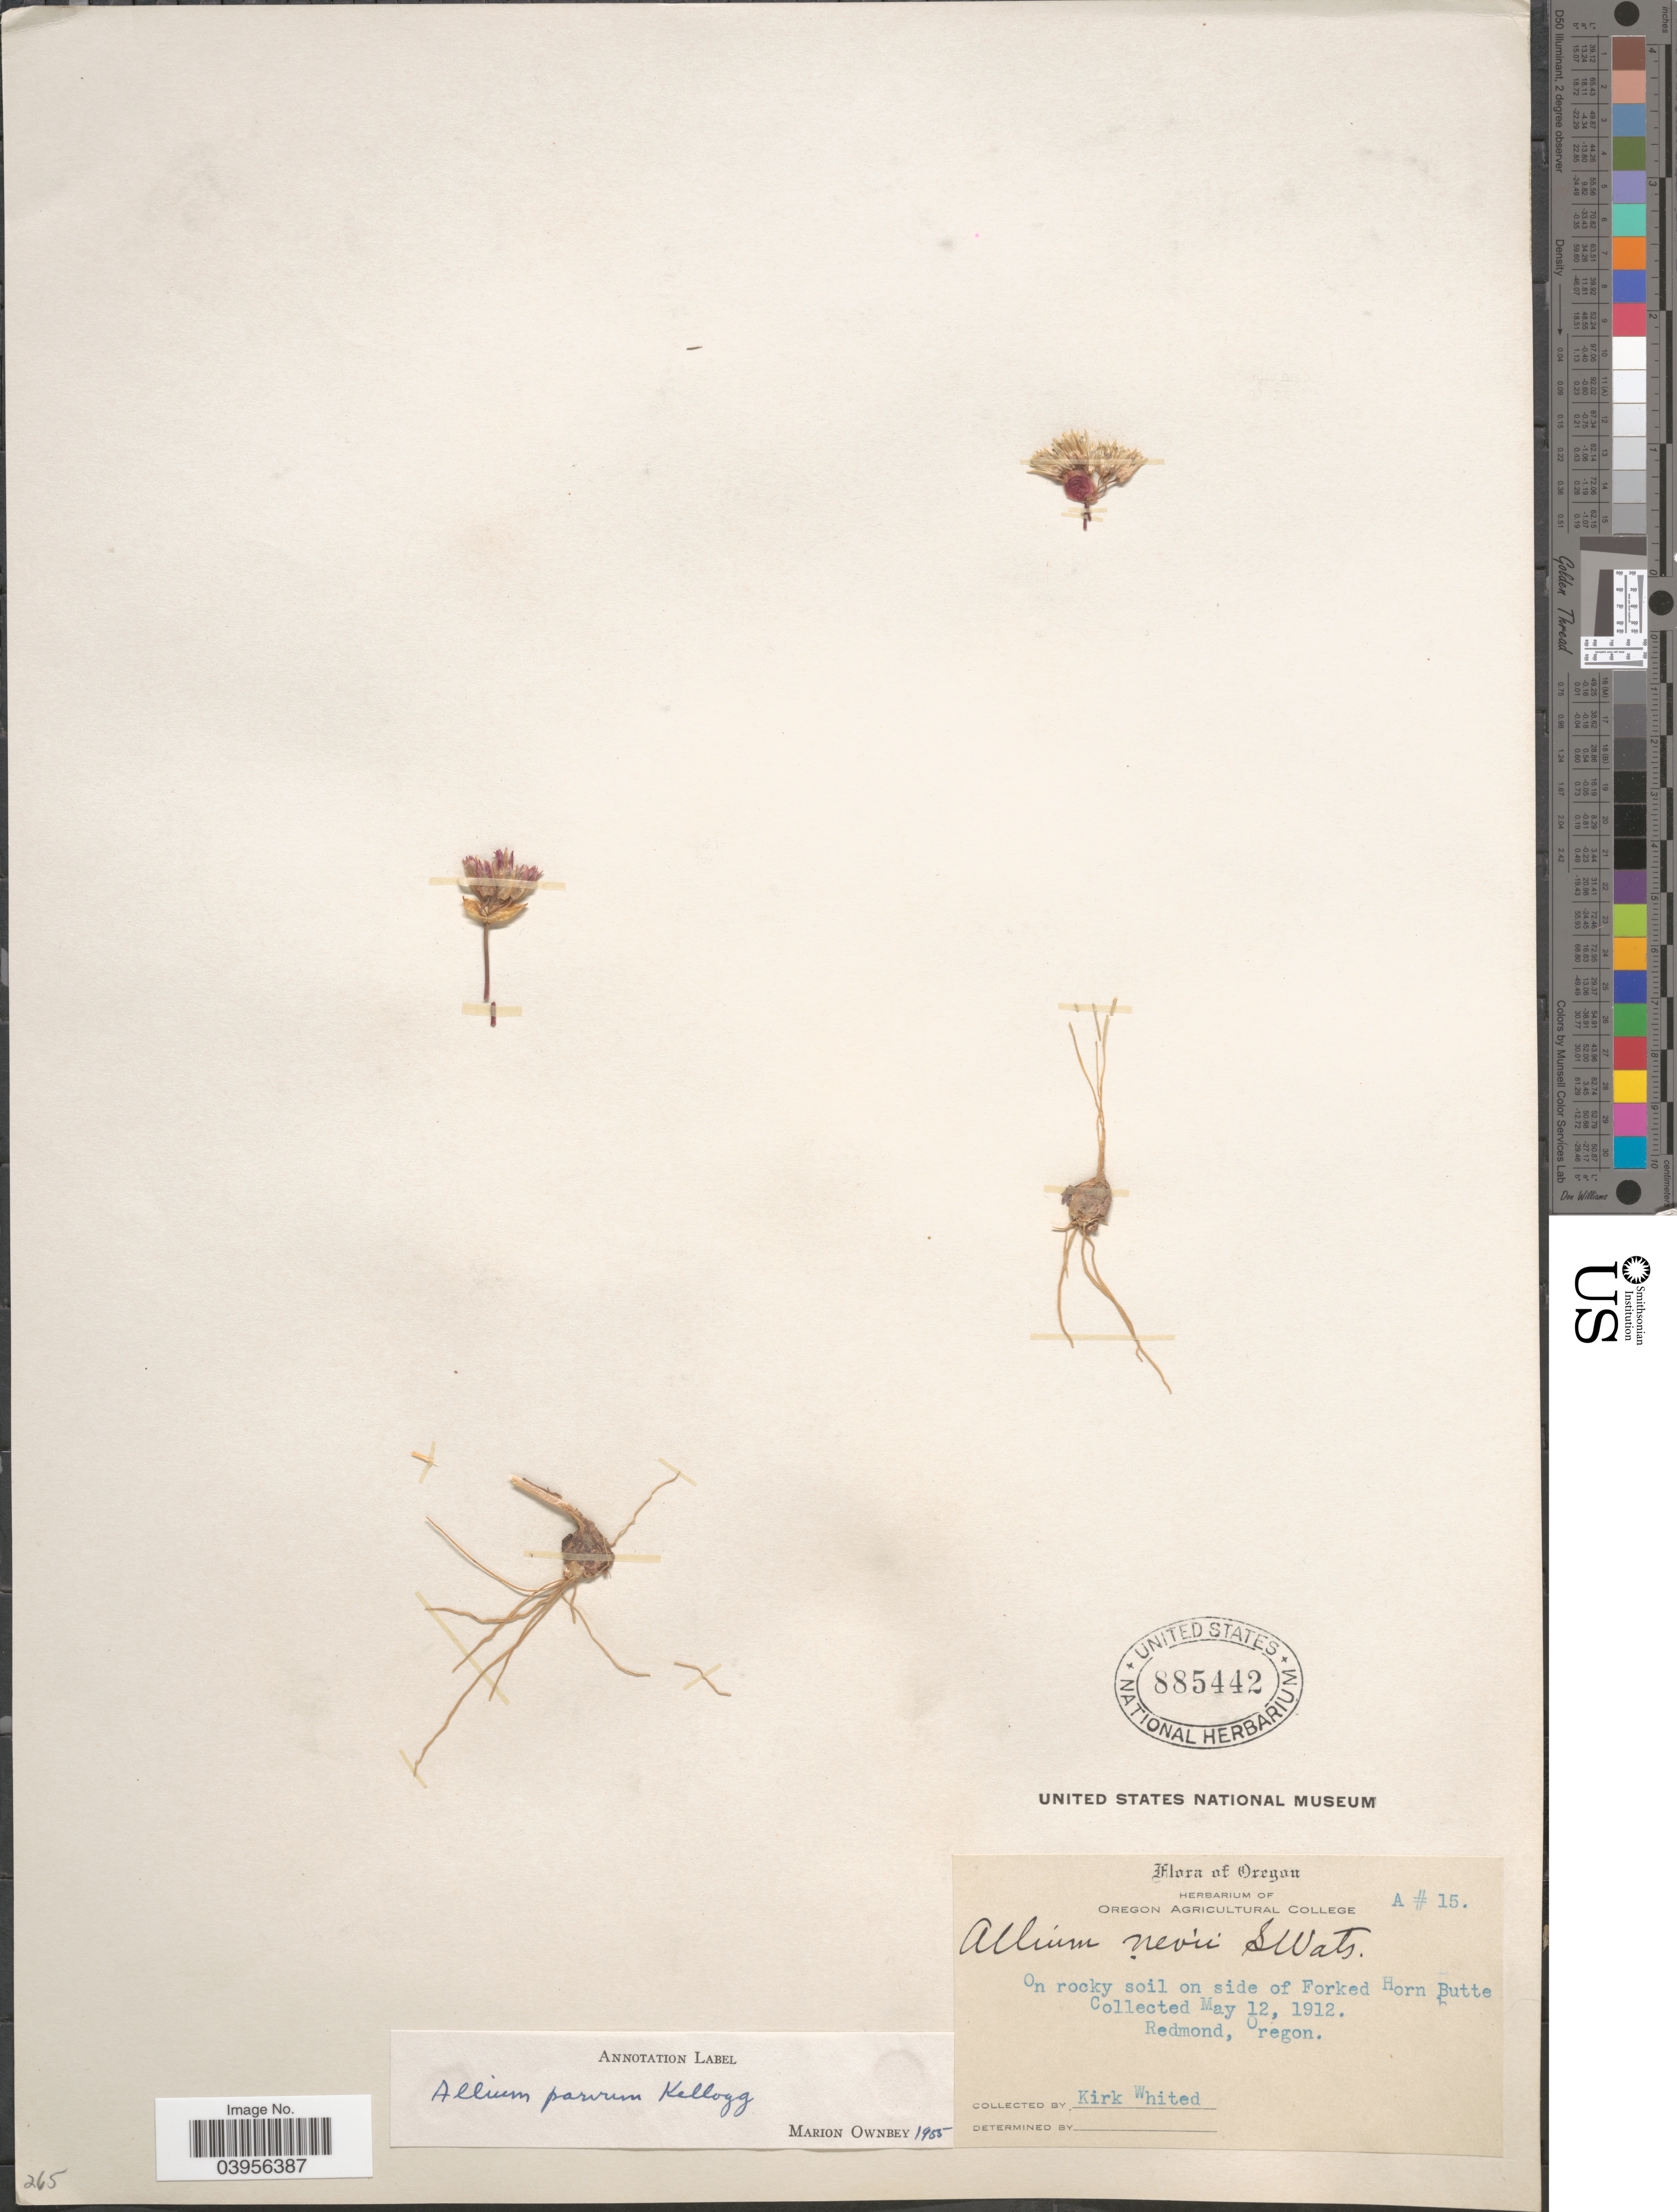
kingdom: Plantae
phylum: Tracheophyta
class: Liliopsida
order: Asparagales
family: Amaryllidaceae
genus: Allium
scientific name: Allium parvum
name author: Kellogg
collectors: K. Whited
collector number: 15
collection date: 1912-05-12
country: United States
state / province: Oregon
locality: On side of Forked Horn Butte. Redmond.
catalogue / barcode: US 885442